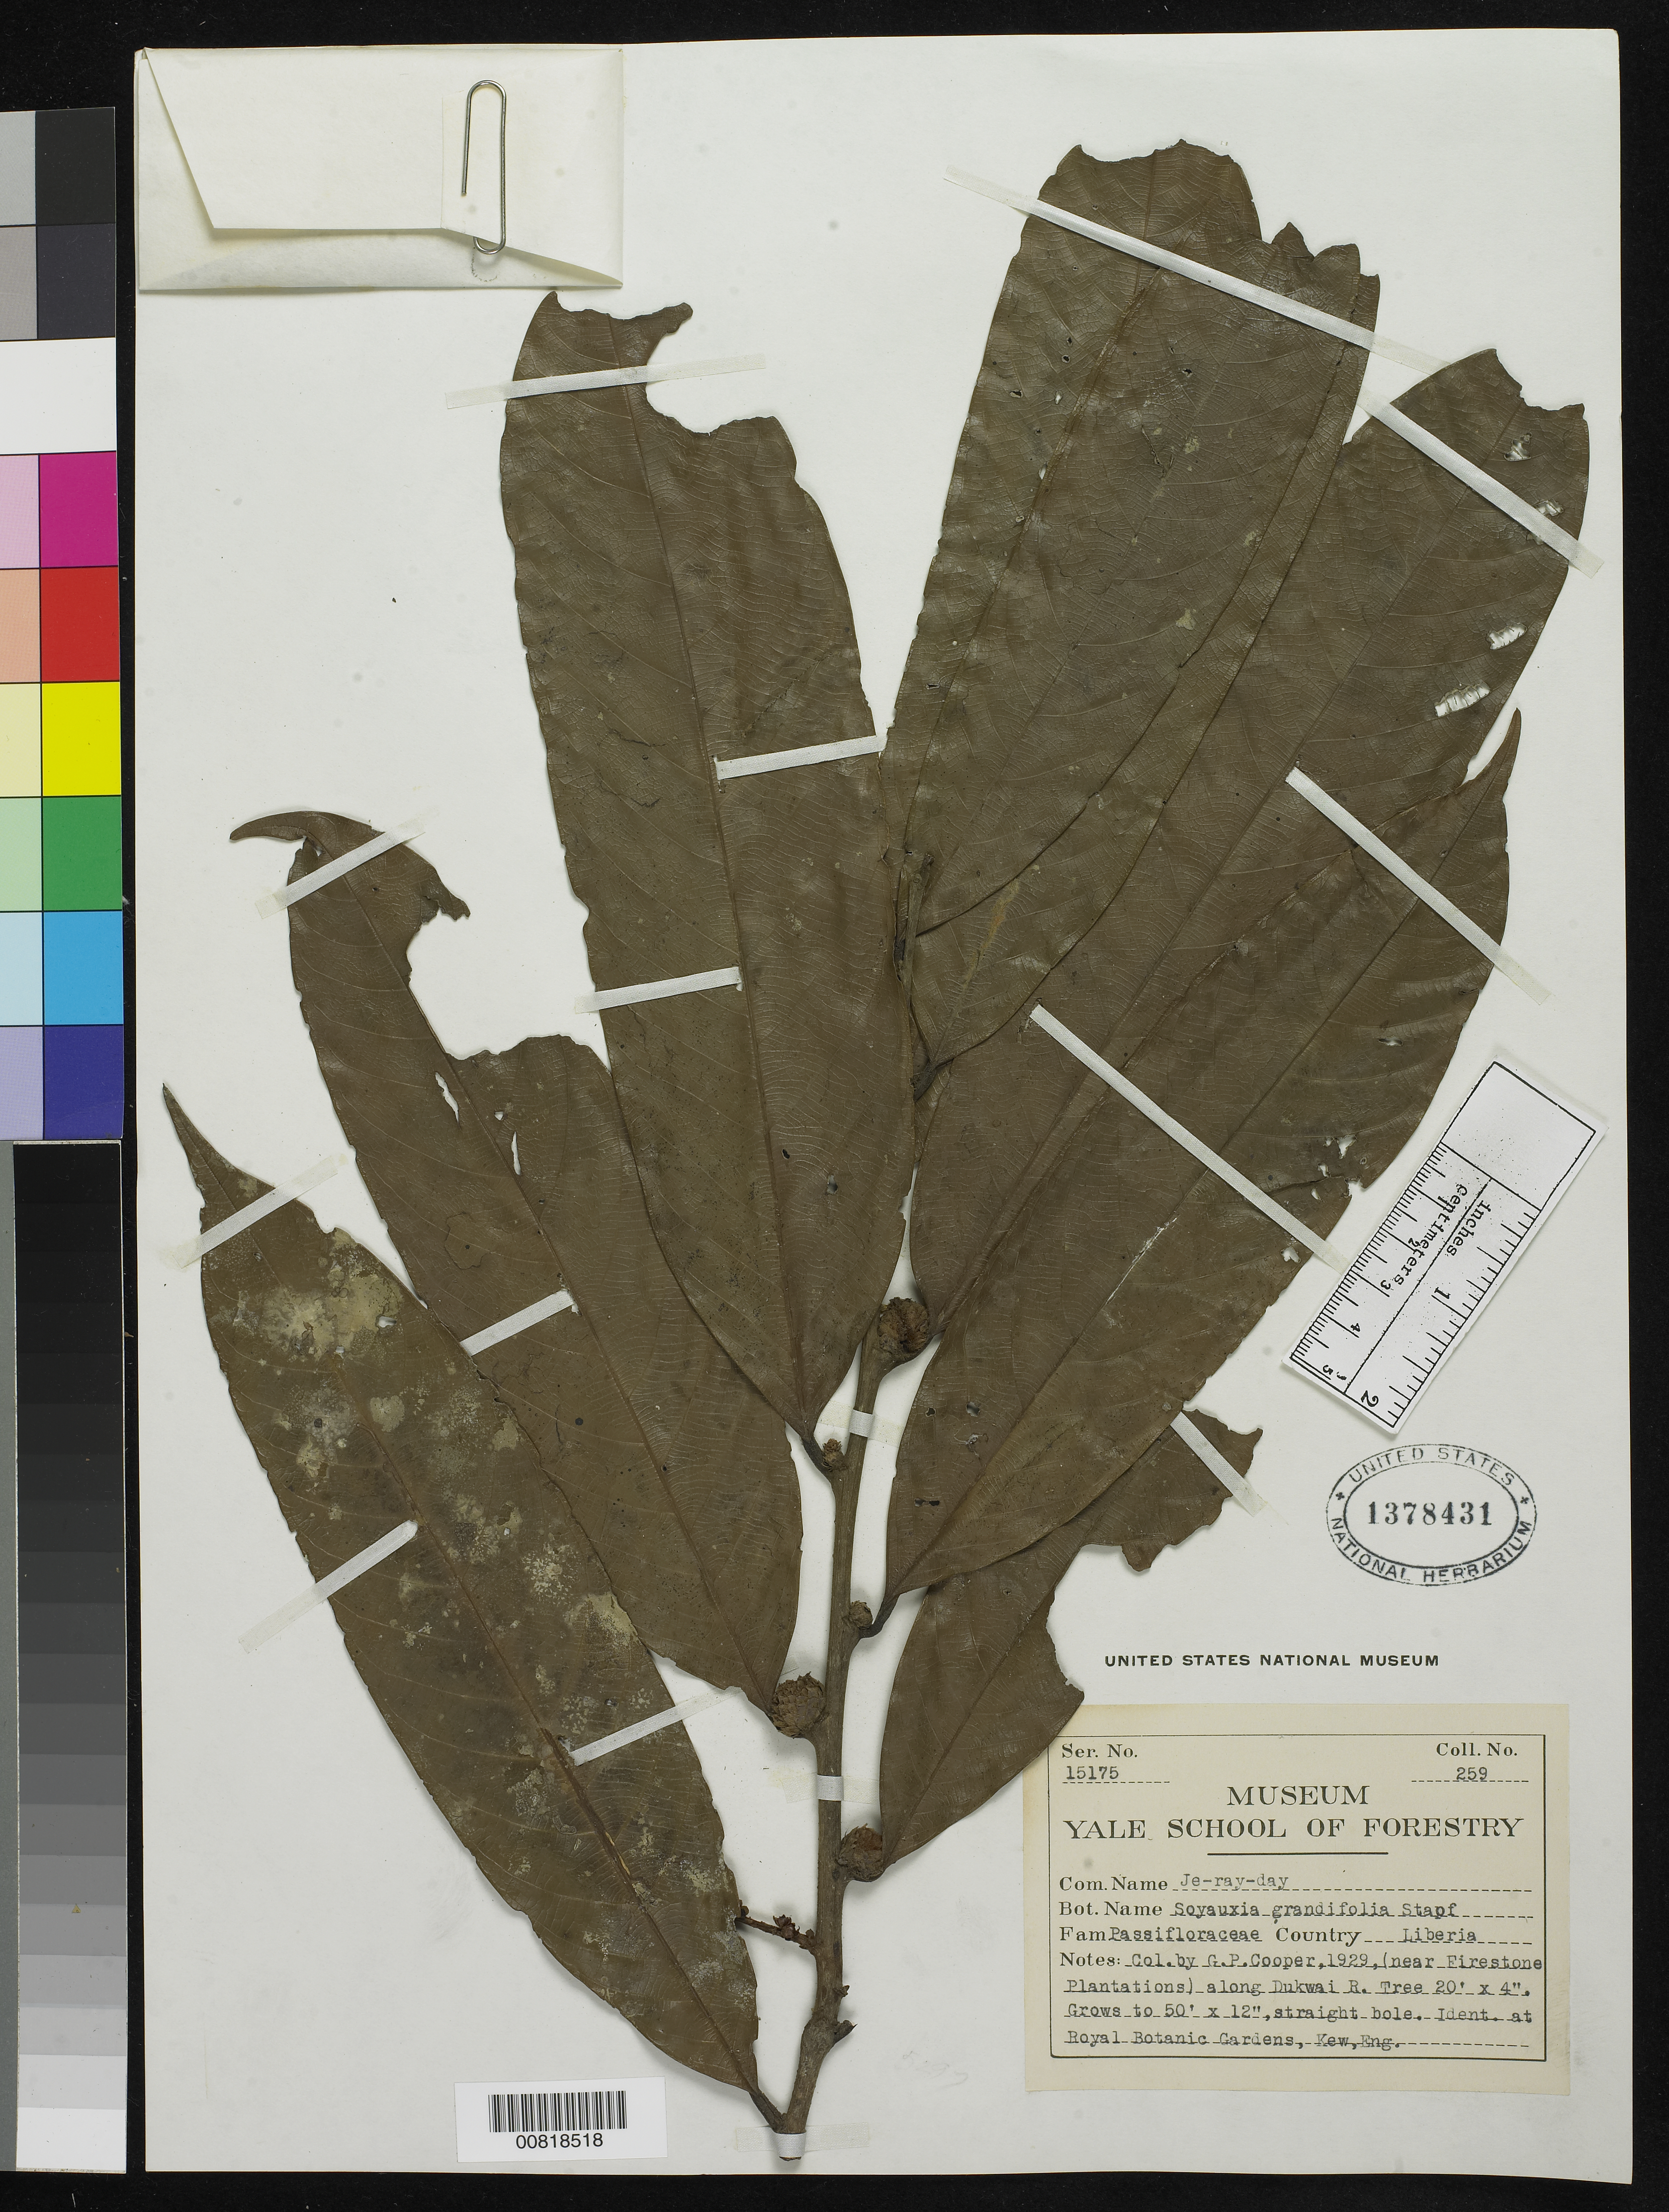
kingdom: Plantae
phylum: Tracheophyta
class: Magnoliopsida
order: Saxifragales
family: Peridiscaceae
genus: Soyauxia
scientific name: Soyauxia grandifolia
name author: Gilg & Stapf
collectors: G. Cooper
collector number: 259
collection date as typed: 1929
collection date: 1929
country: Liberia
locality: (from vicinity of Firestone Plantations) along Dukwai River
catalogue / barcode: US 1378431